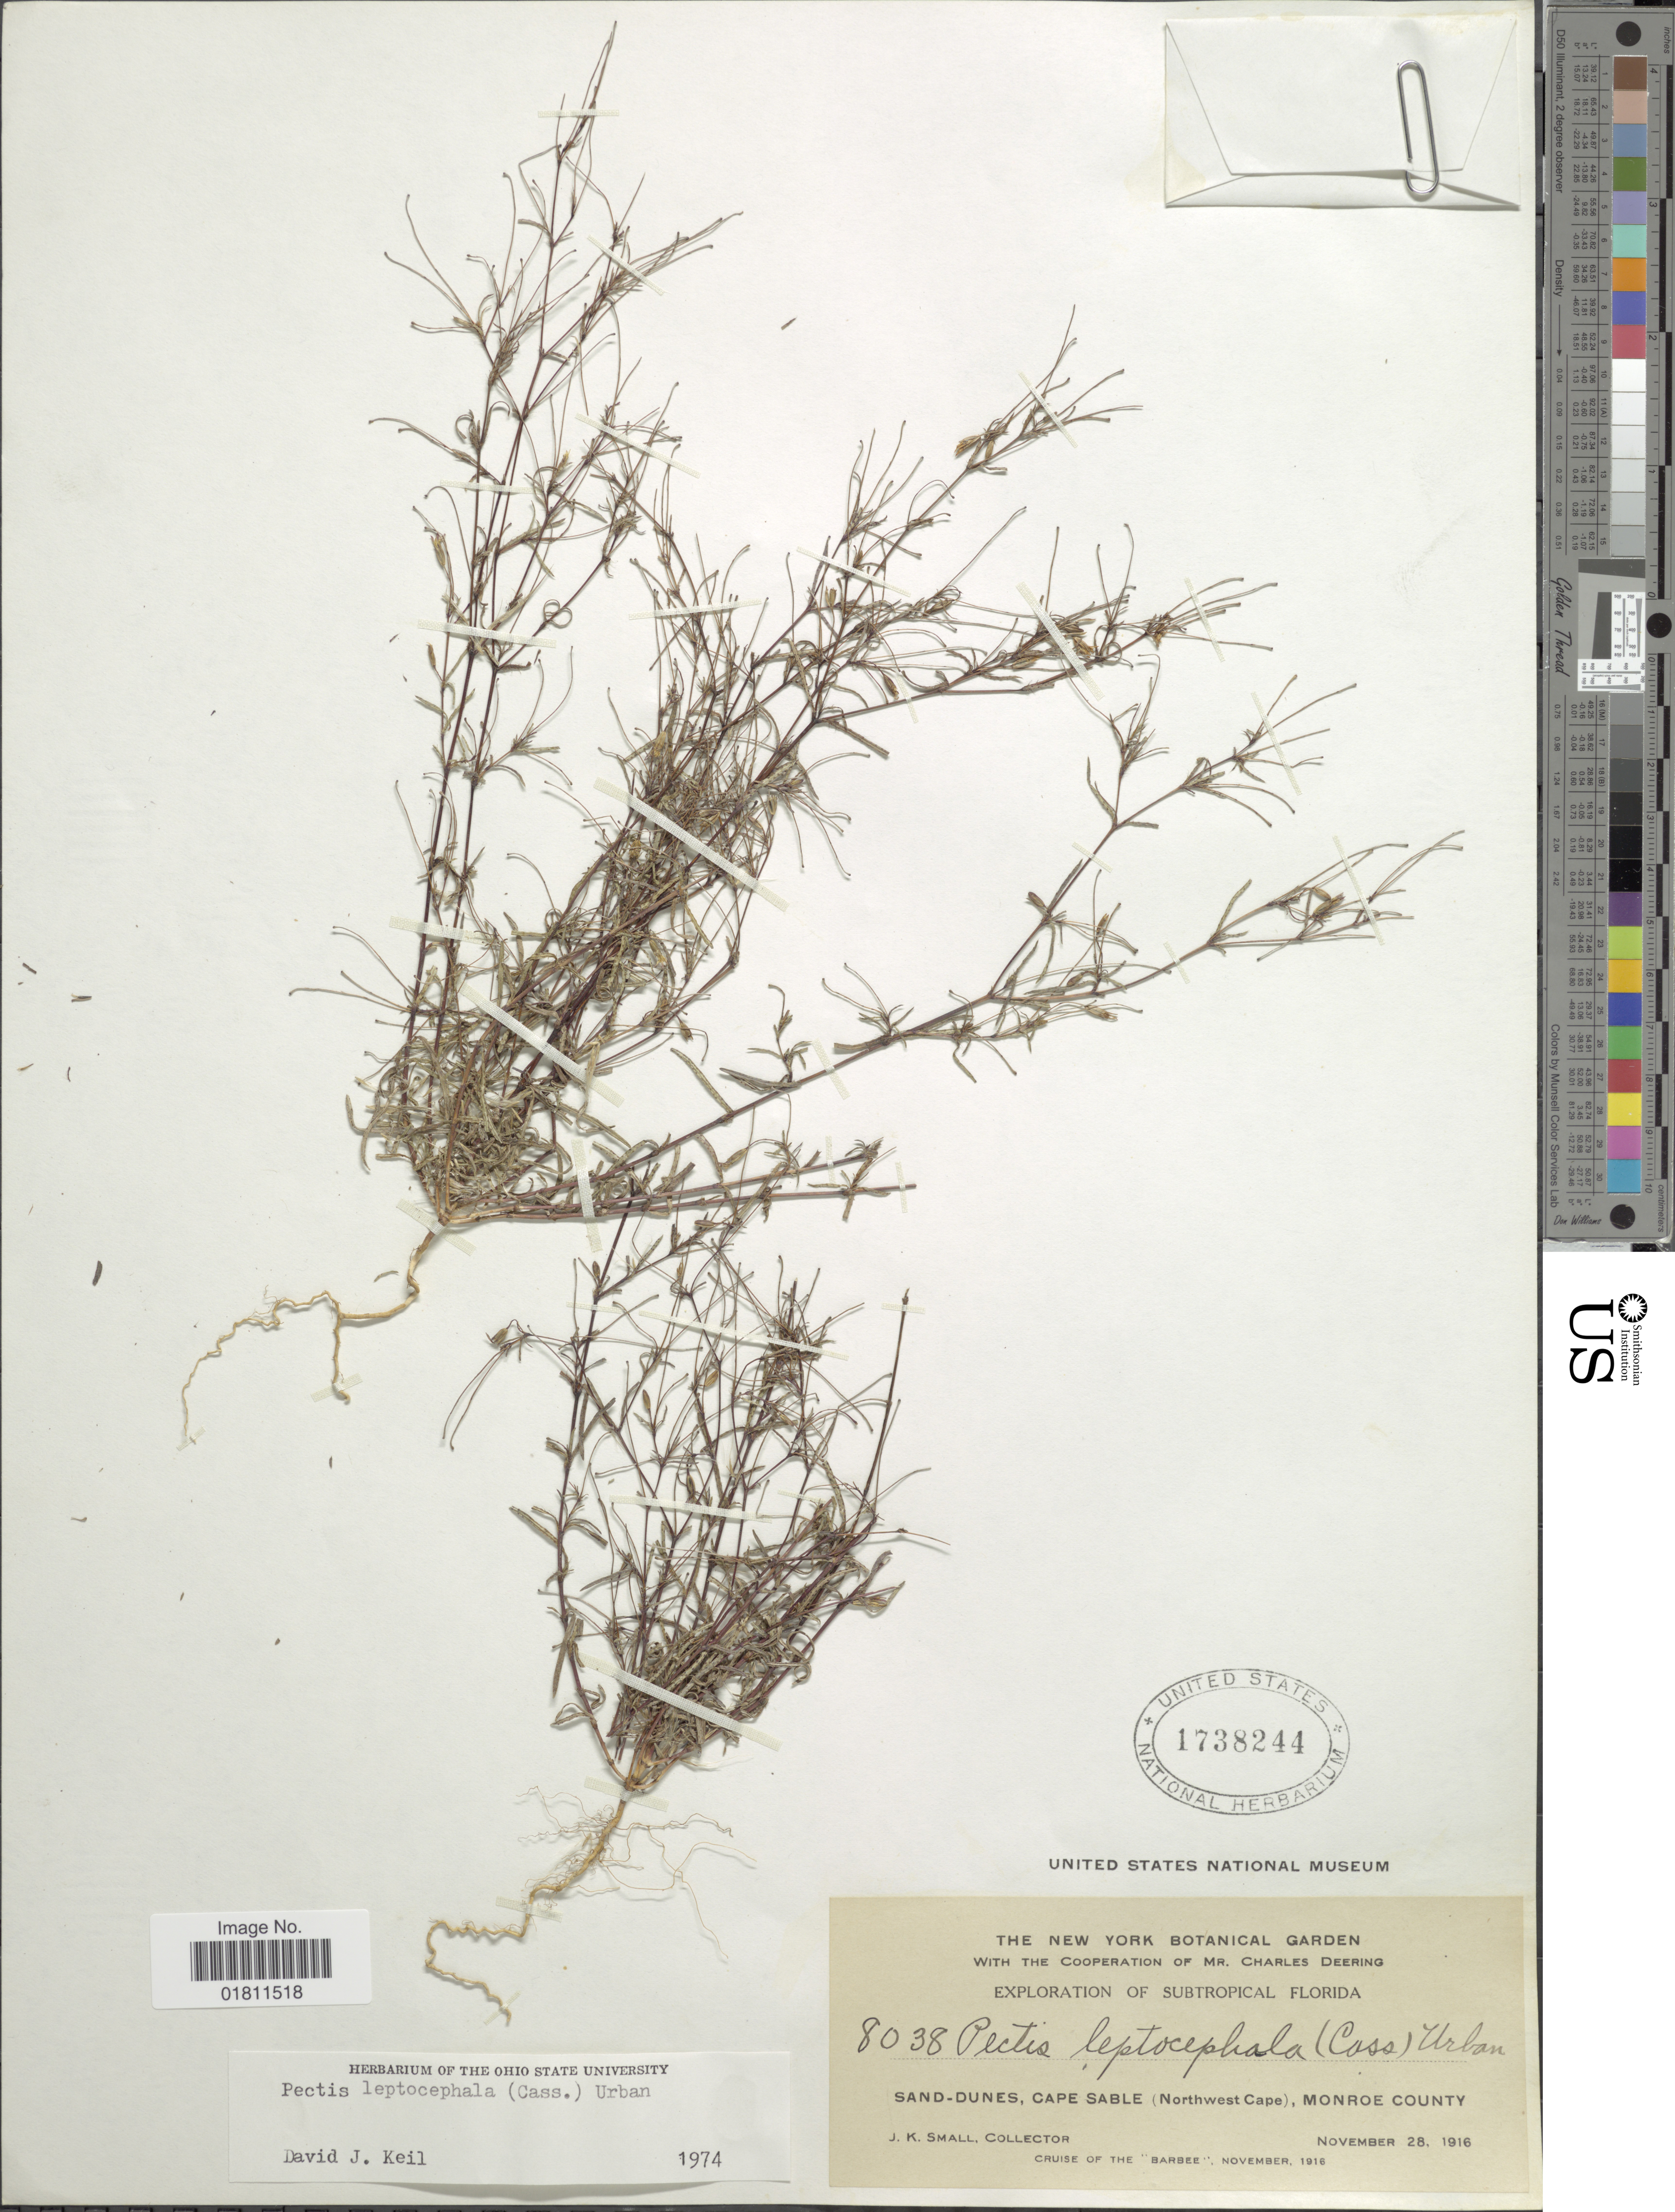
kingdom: Plantae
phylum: Tracheophyta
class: Magnoliopsida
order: Asterales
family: Asteraceae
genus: Pectis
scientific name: Pectis leptocephala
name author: (Cass.) Urb.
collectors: J. K. Small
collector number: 8038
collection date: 1916-11-28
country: United States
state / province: Florida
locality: Subtropical Florida. Sand-Dunes, Cape Sable (Northwest Cape), Monroe County.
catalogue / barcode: US 1738244